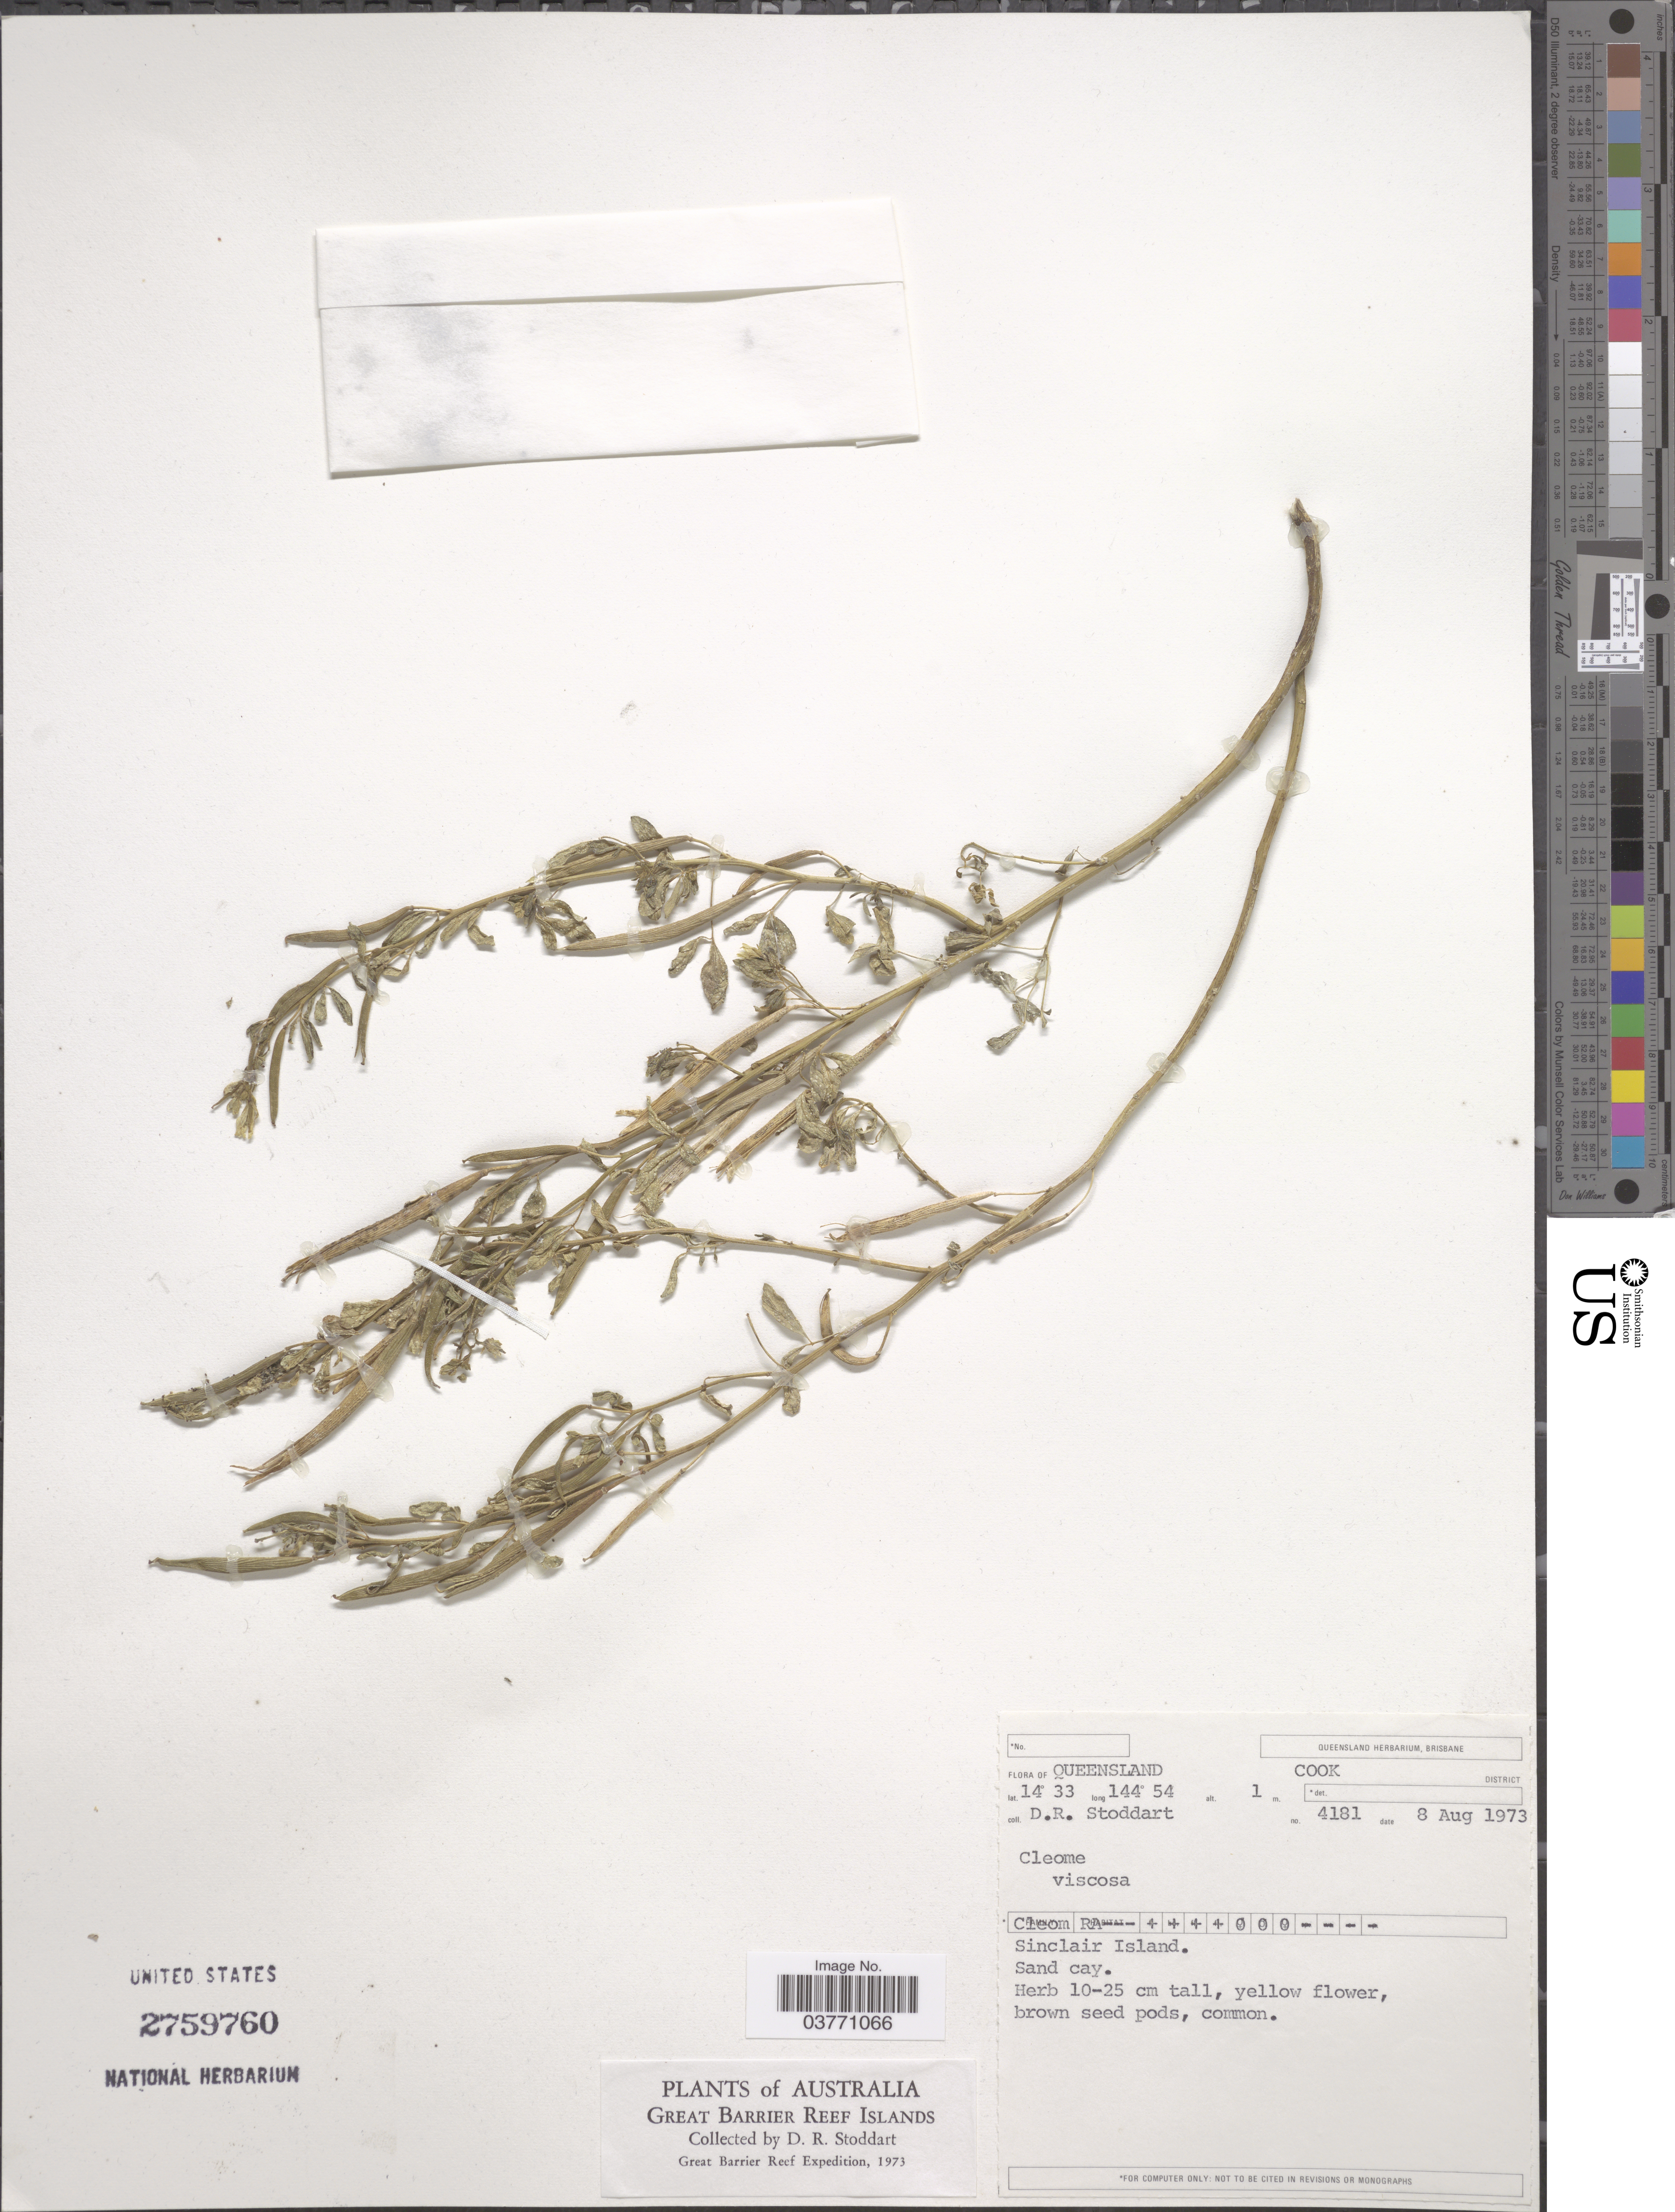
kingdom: Plantae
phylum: Tracheophyta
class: Magnoliopsida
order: Brassicales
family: Cleomaceae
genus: Arivela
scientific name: Arivela viscosa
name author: (L.) Raf.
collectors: D. R. Stoddart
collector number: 4181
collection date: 1973-08-08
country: Australia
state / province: Queensland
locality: Great Barrier Reef Islands. Cook District. Sinclair Island.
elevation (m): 1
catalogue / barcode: US 2759760